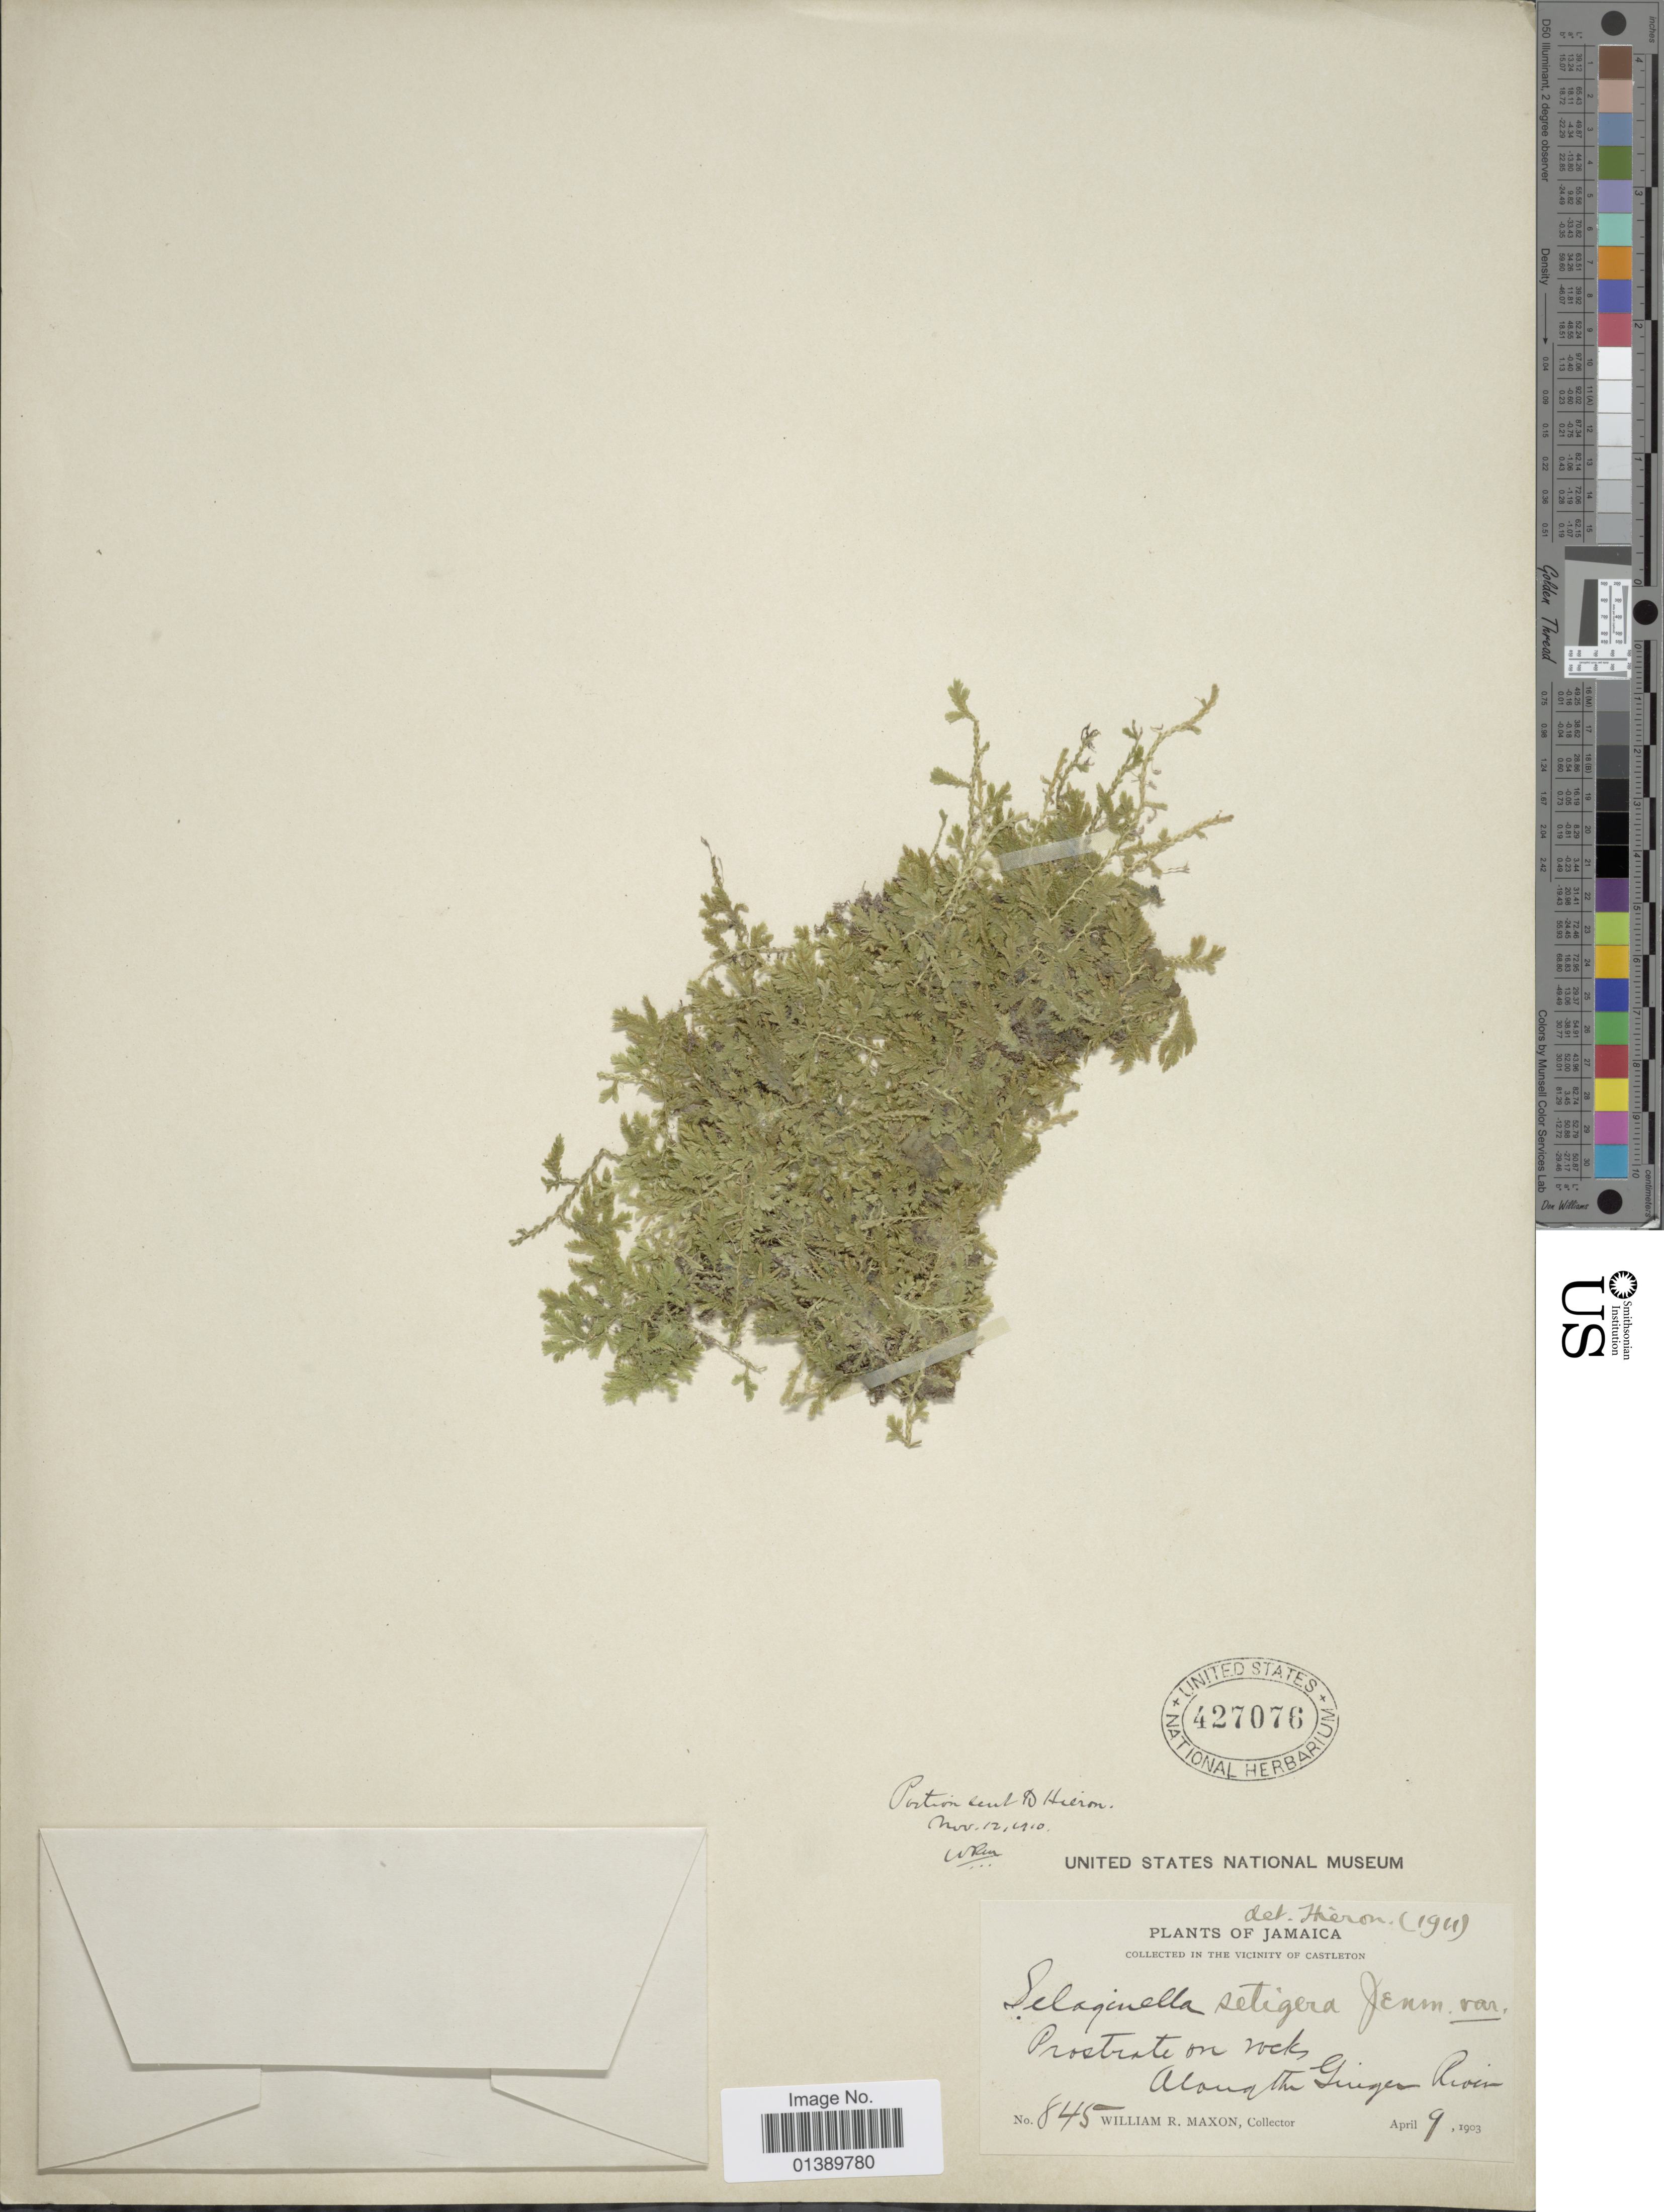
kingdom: Plantae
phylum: Tracheophyta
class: Lycopodiopsida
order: Selaginellales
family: Selaginellaceae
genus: Selaginella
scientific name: Selaginella heterodonta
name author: (Desv.) Hieron.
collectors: W. R. Maxon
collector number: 845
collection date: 1903-04-09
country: Jamaica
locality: In the vicinity of Castleton, Along the Ginger River.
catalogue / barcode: US 427076